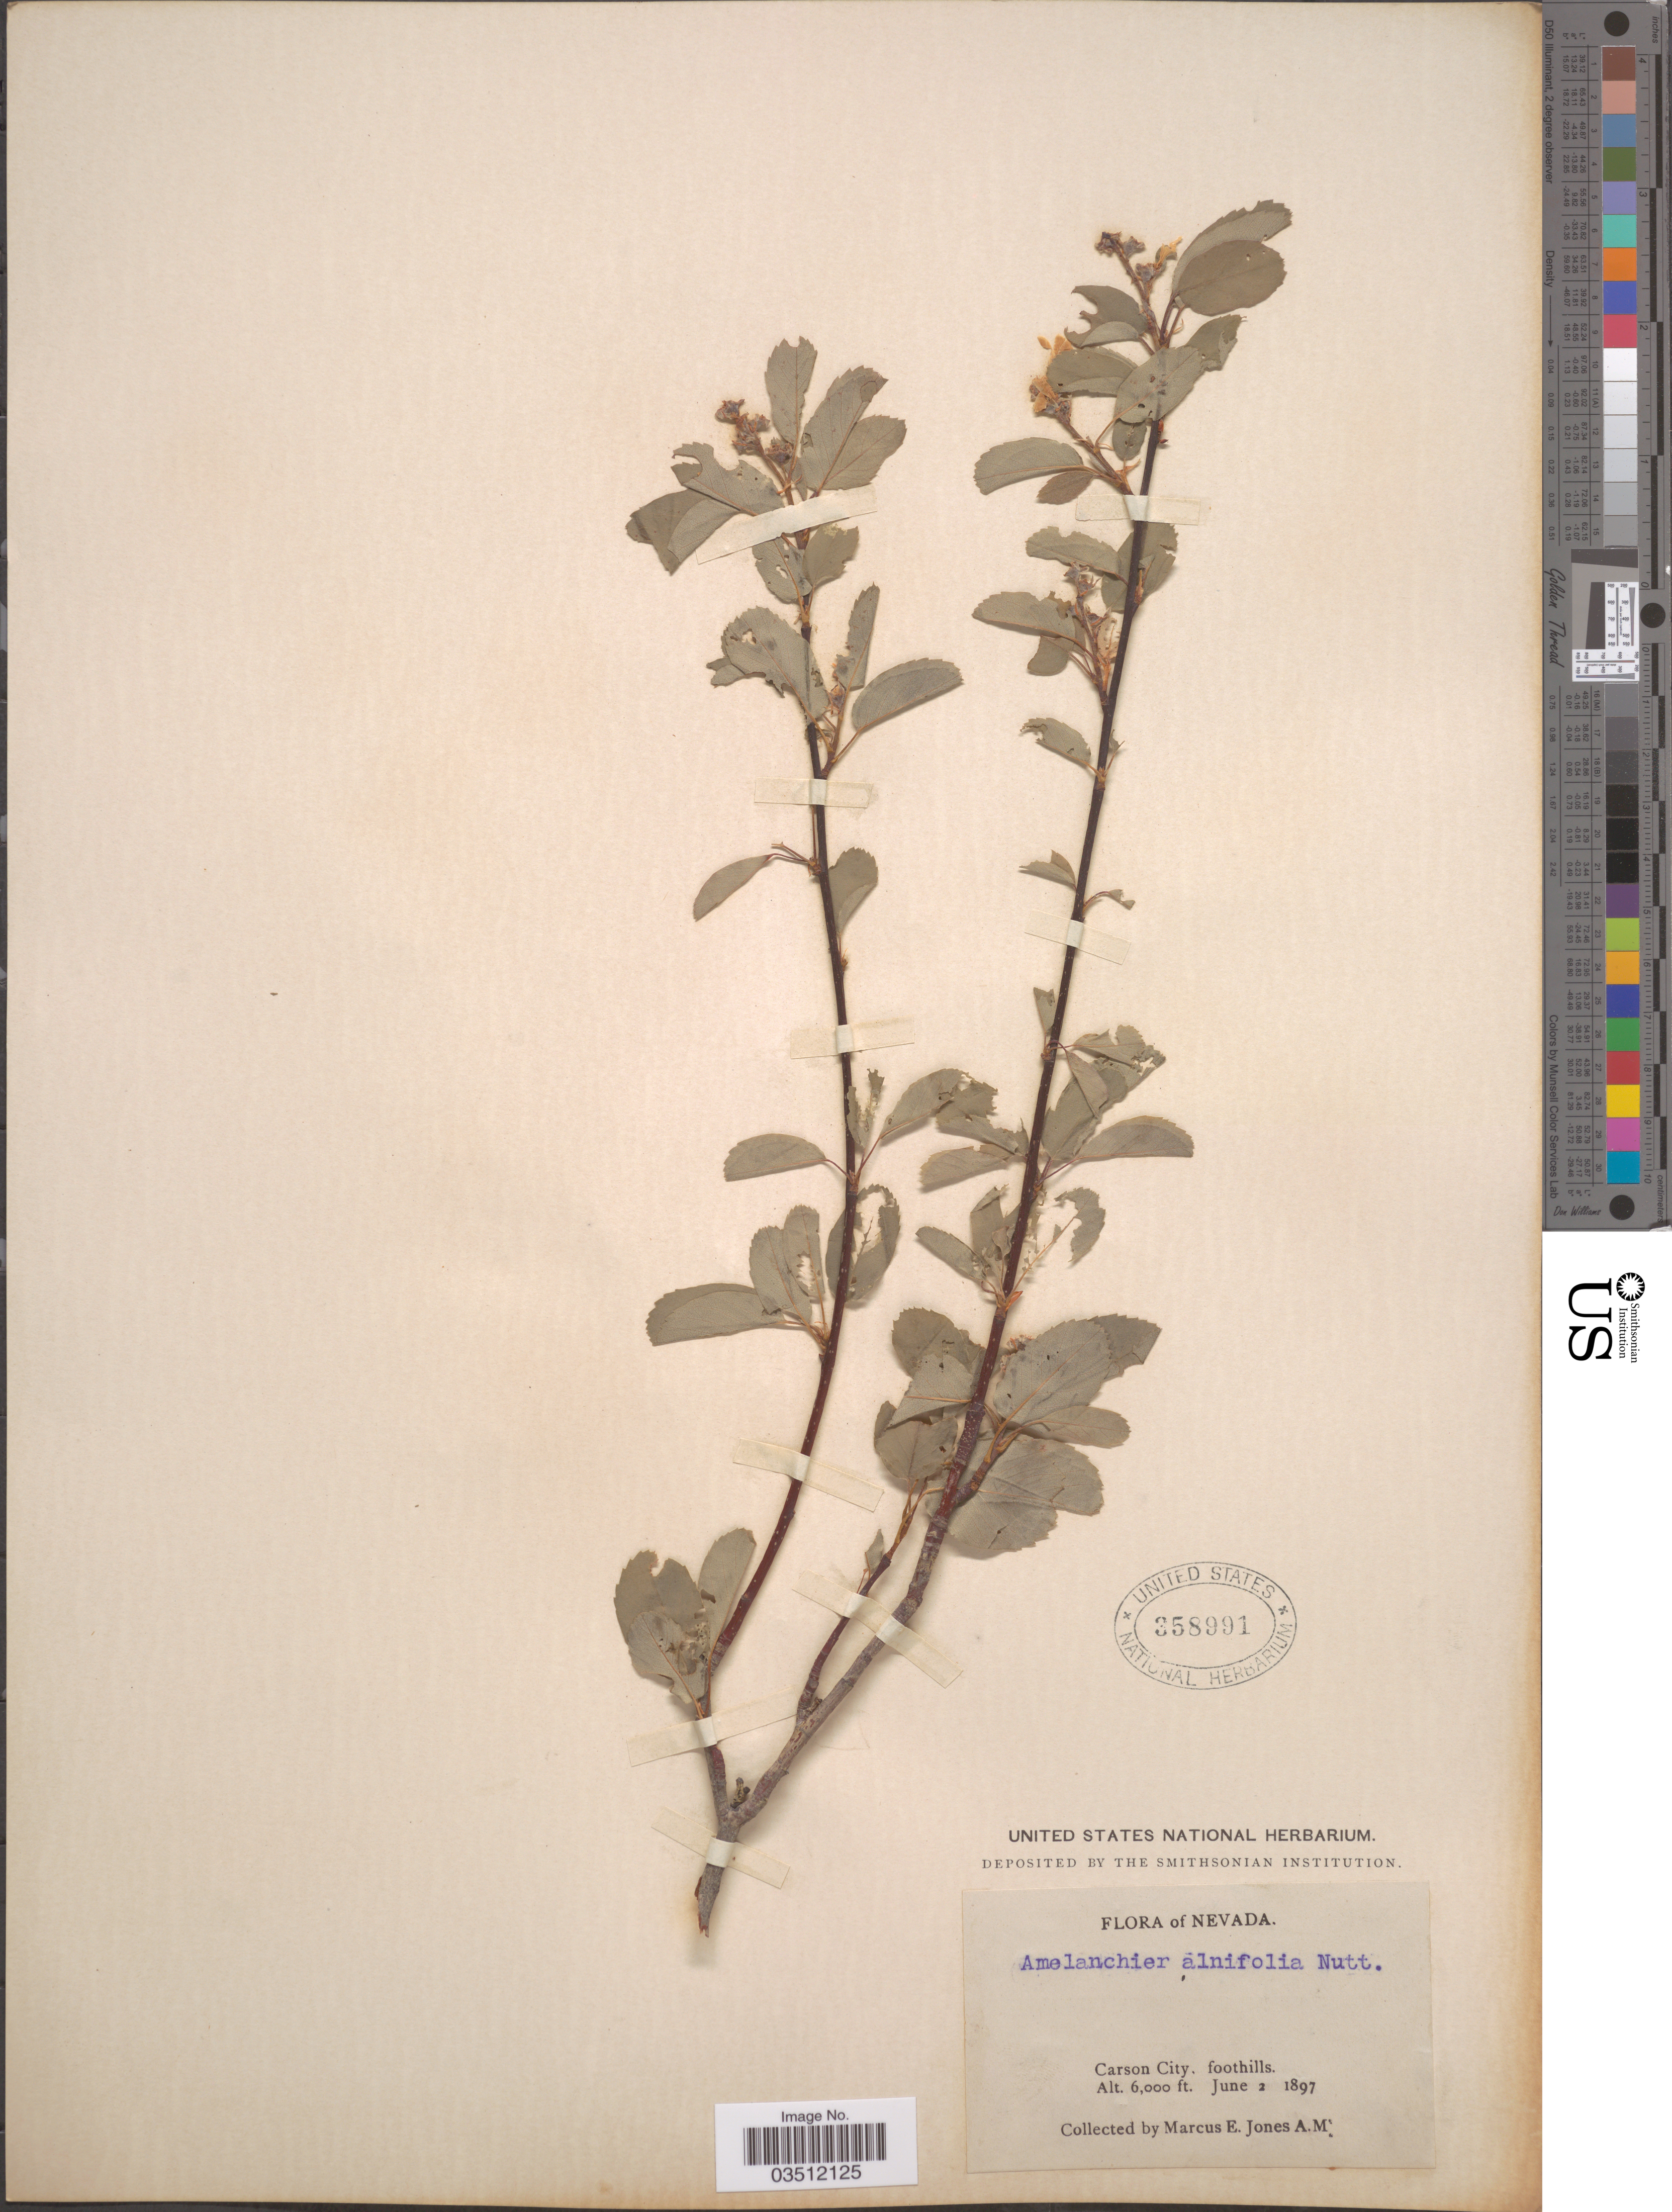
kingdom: Plantae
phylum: Tracheophyta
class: Magnoliopsida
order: Rosales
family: Rosaceae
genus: Amelanchier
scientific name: Amelanchier florida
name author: Lindl.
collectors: M. E. Jones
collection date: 1897-06-02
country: United States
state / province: Nevada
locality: Carson City, foothills.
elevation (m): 1829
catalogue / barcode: US 358991